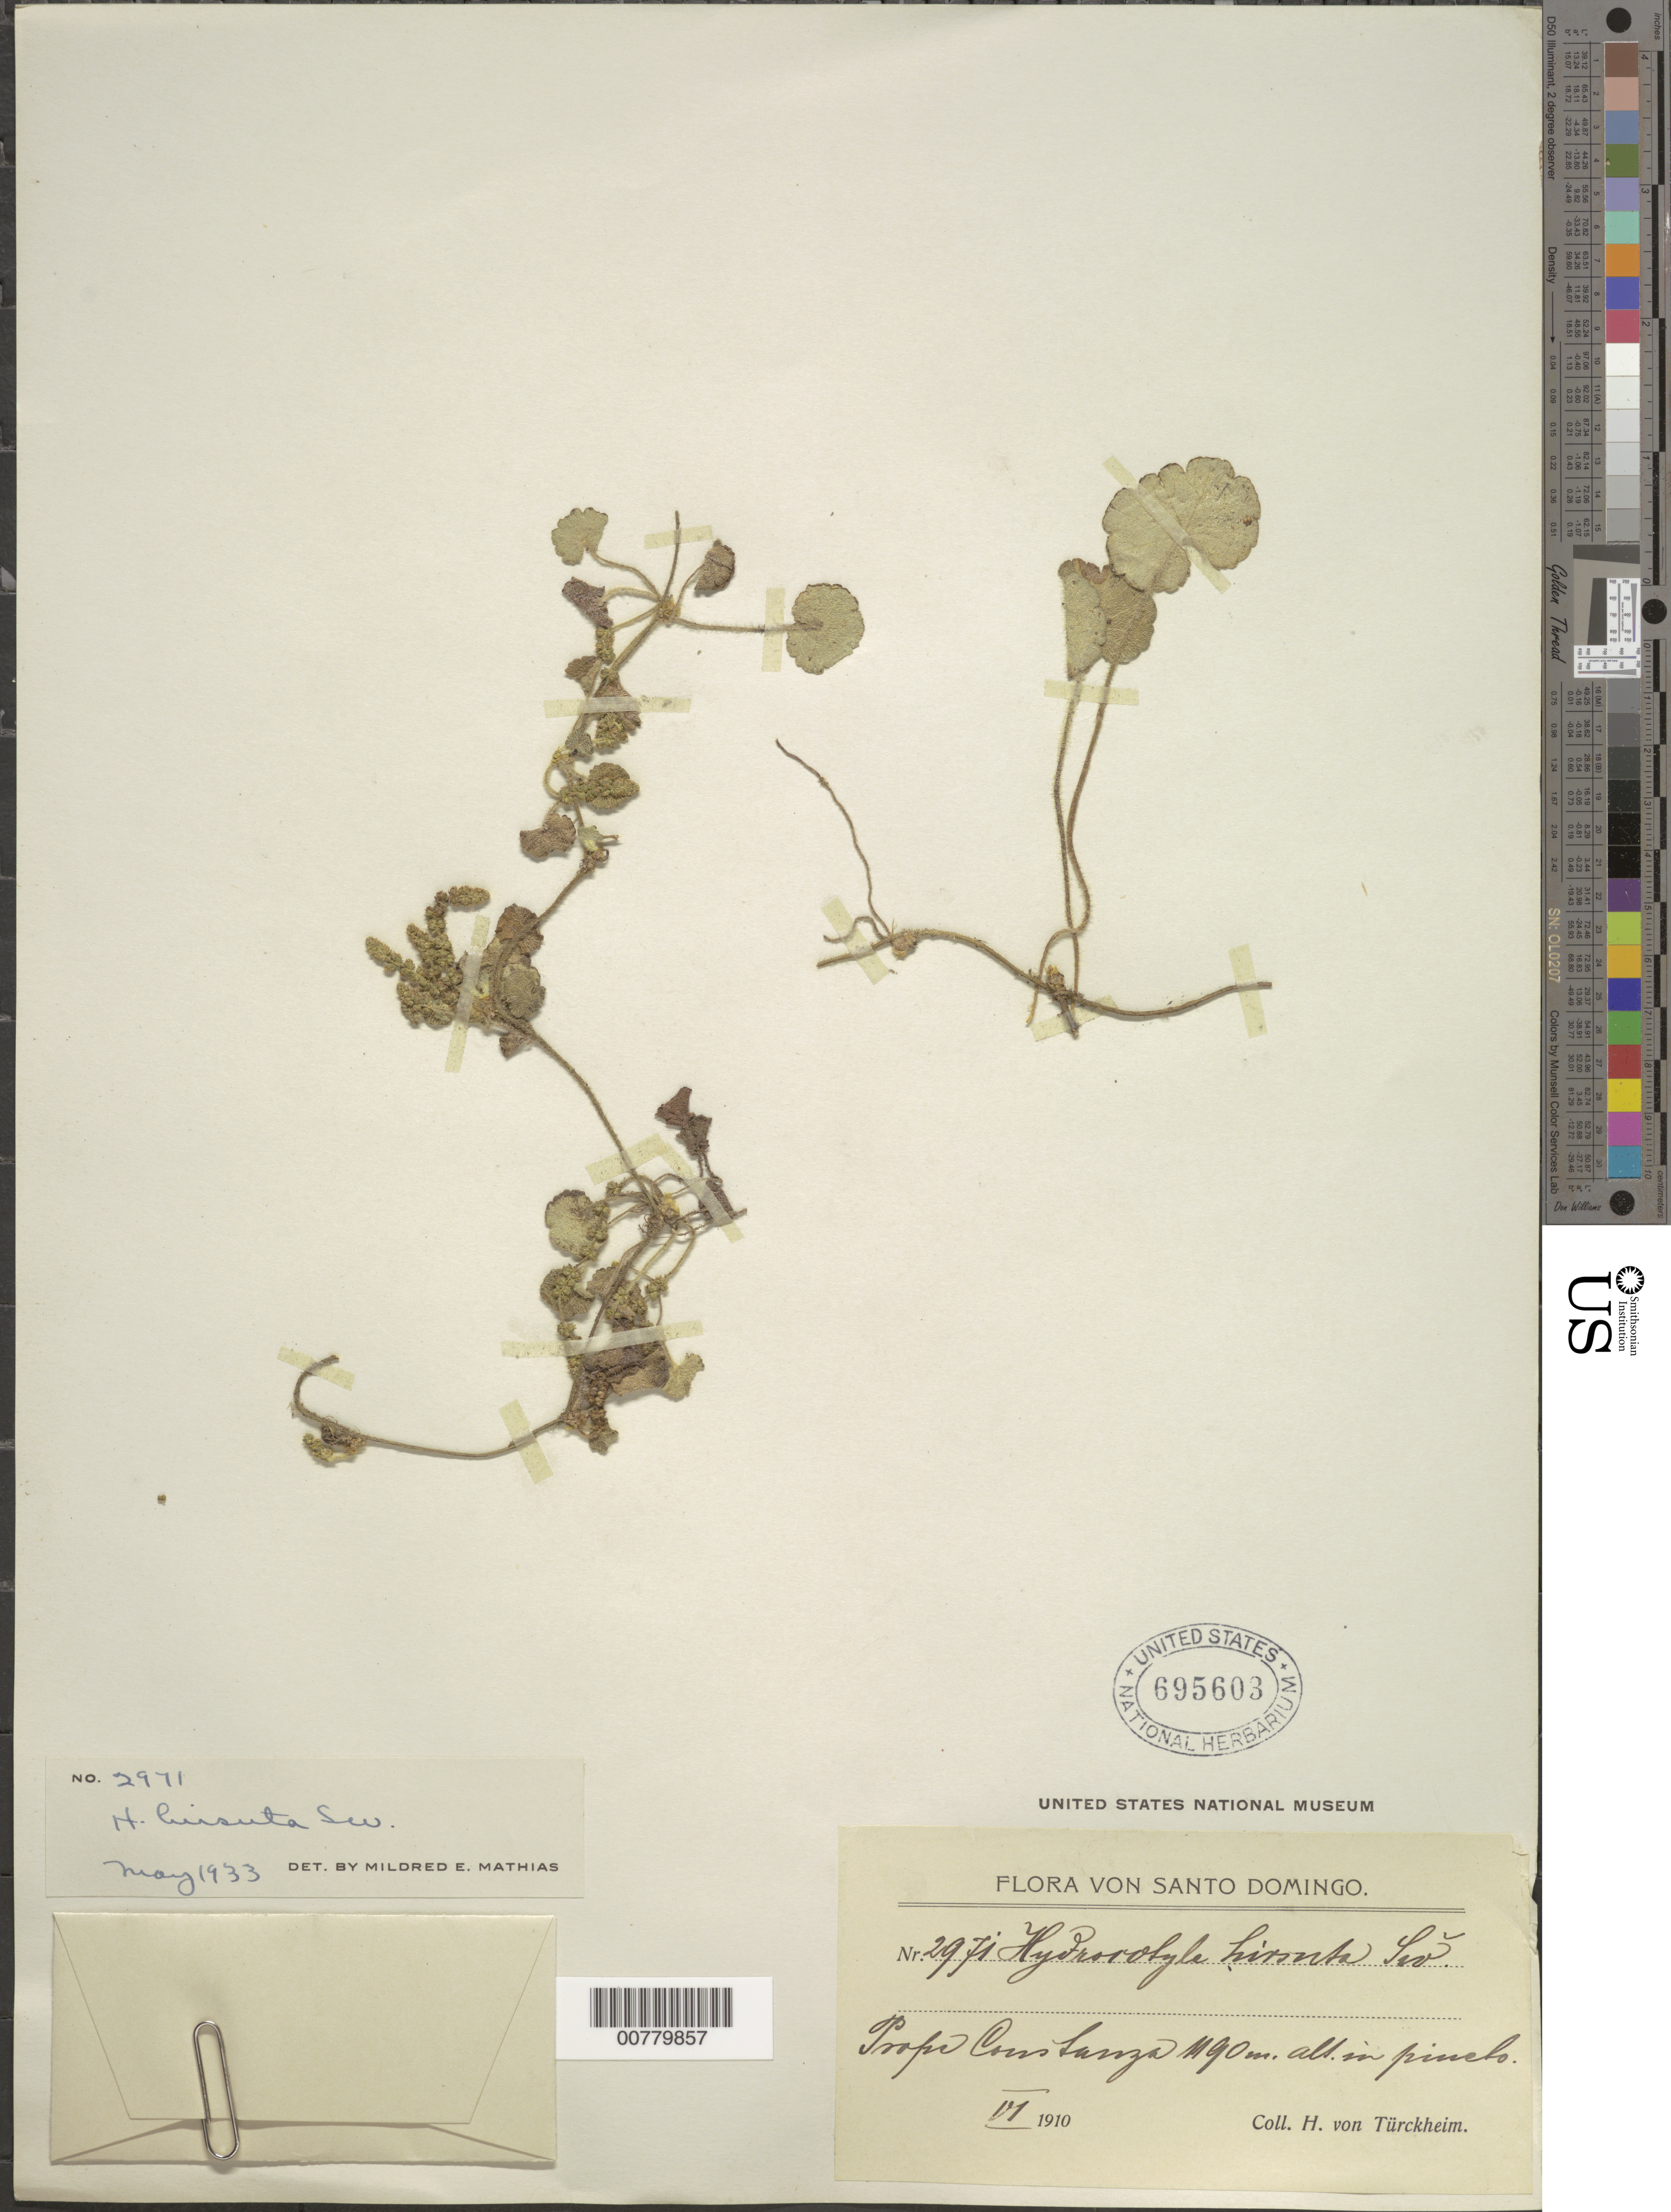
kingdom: Plantae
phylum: Tracheophyta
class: Magnoliopsida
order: Apiales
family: Araliaceae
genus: Hydrocotyle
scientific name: Hydrocotyle hirsuta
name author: Sw.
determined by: Mathias, M. E.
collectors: H. von Türckheim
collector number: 2971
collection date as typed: Jun 1910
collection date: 1910-06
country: Dominican Republic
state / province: La Vega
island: Hispaniola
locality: Constanza.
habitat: In pineto.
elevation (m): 1190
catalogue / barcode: US 695603